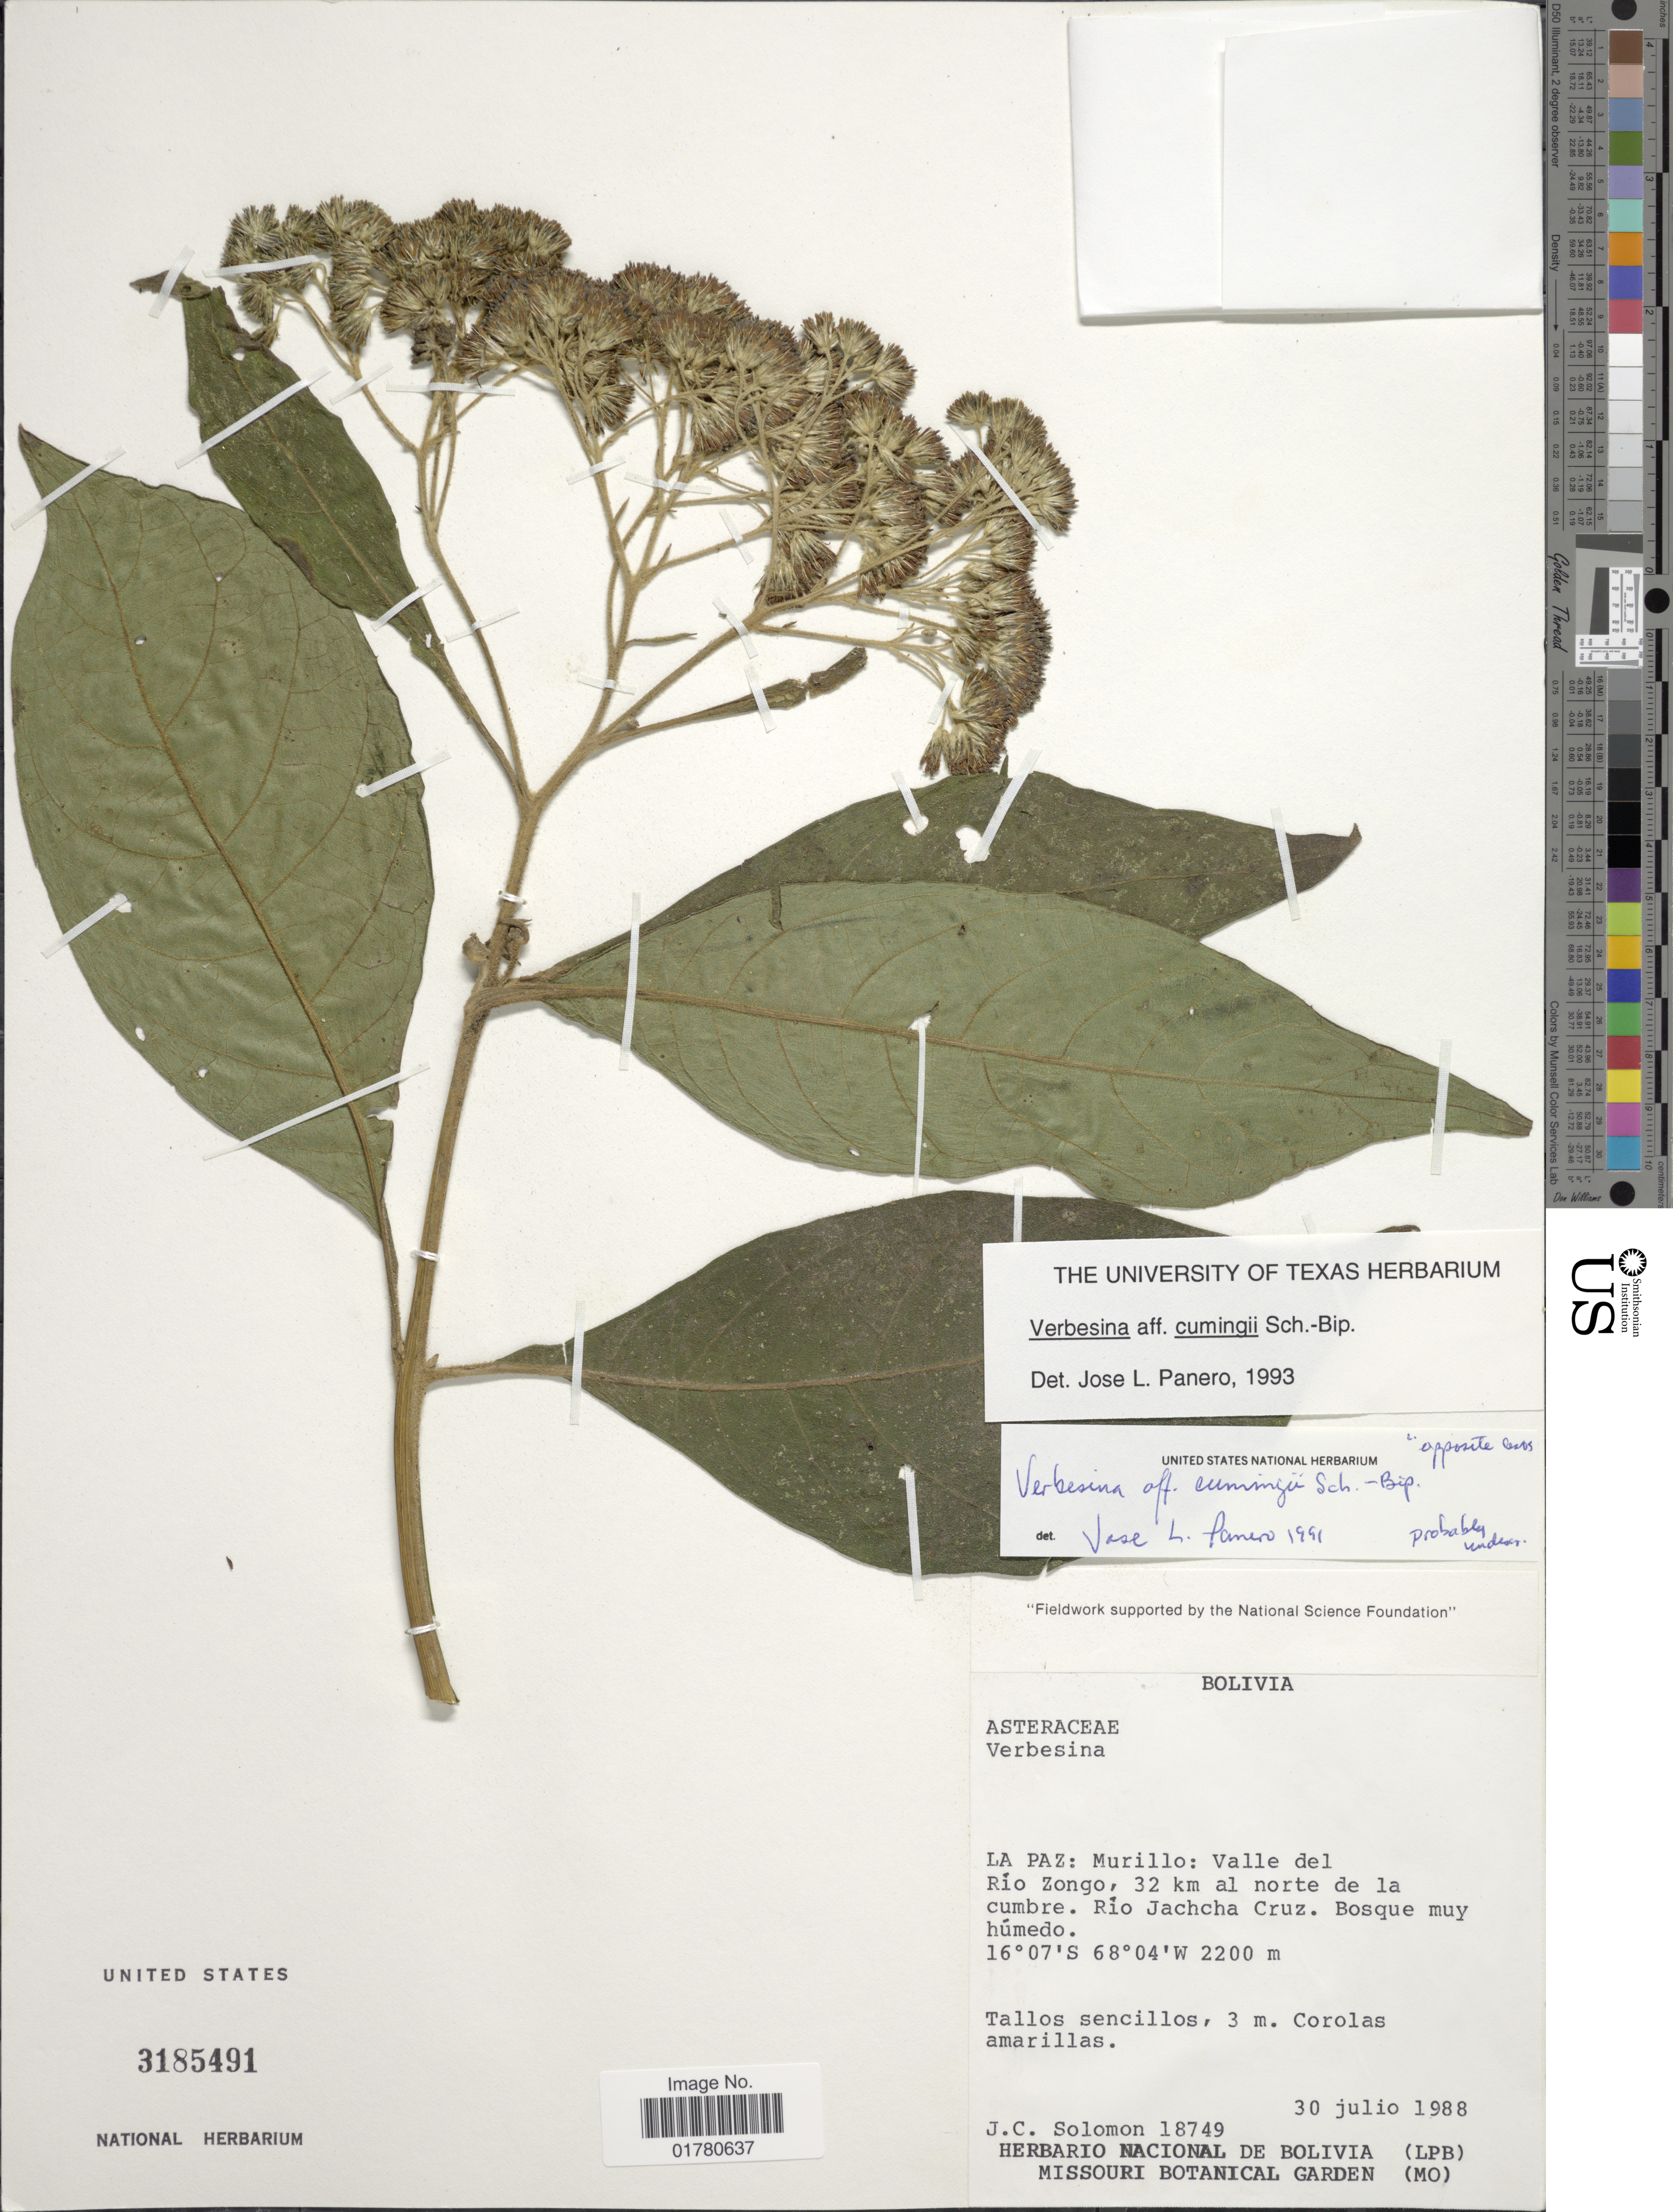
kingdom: Plantae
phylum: Tracheophyta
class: Magnoliopsida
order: Asterales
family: Asteraceae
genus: Verbesina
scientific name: Verbesina cumingii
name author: Sch. Bip. ex S.F. Blake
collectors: J. C. Solomon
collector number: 18749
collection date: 1988-07-30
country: Bolivia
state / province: La Paz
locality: Murillo: Valle del Río Zongo, 32 km al norte de la cumbre, Río Jachcha Cruz. Bosque muy húmedo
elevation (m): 2200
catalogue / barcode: US 3185491